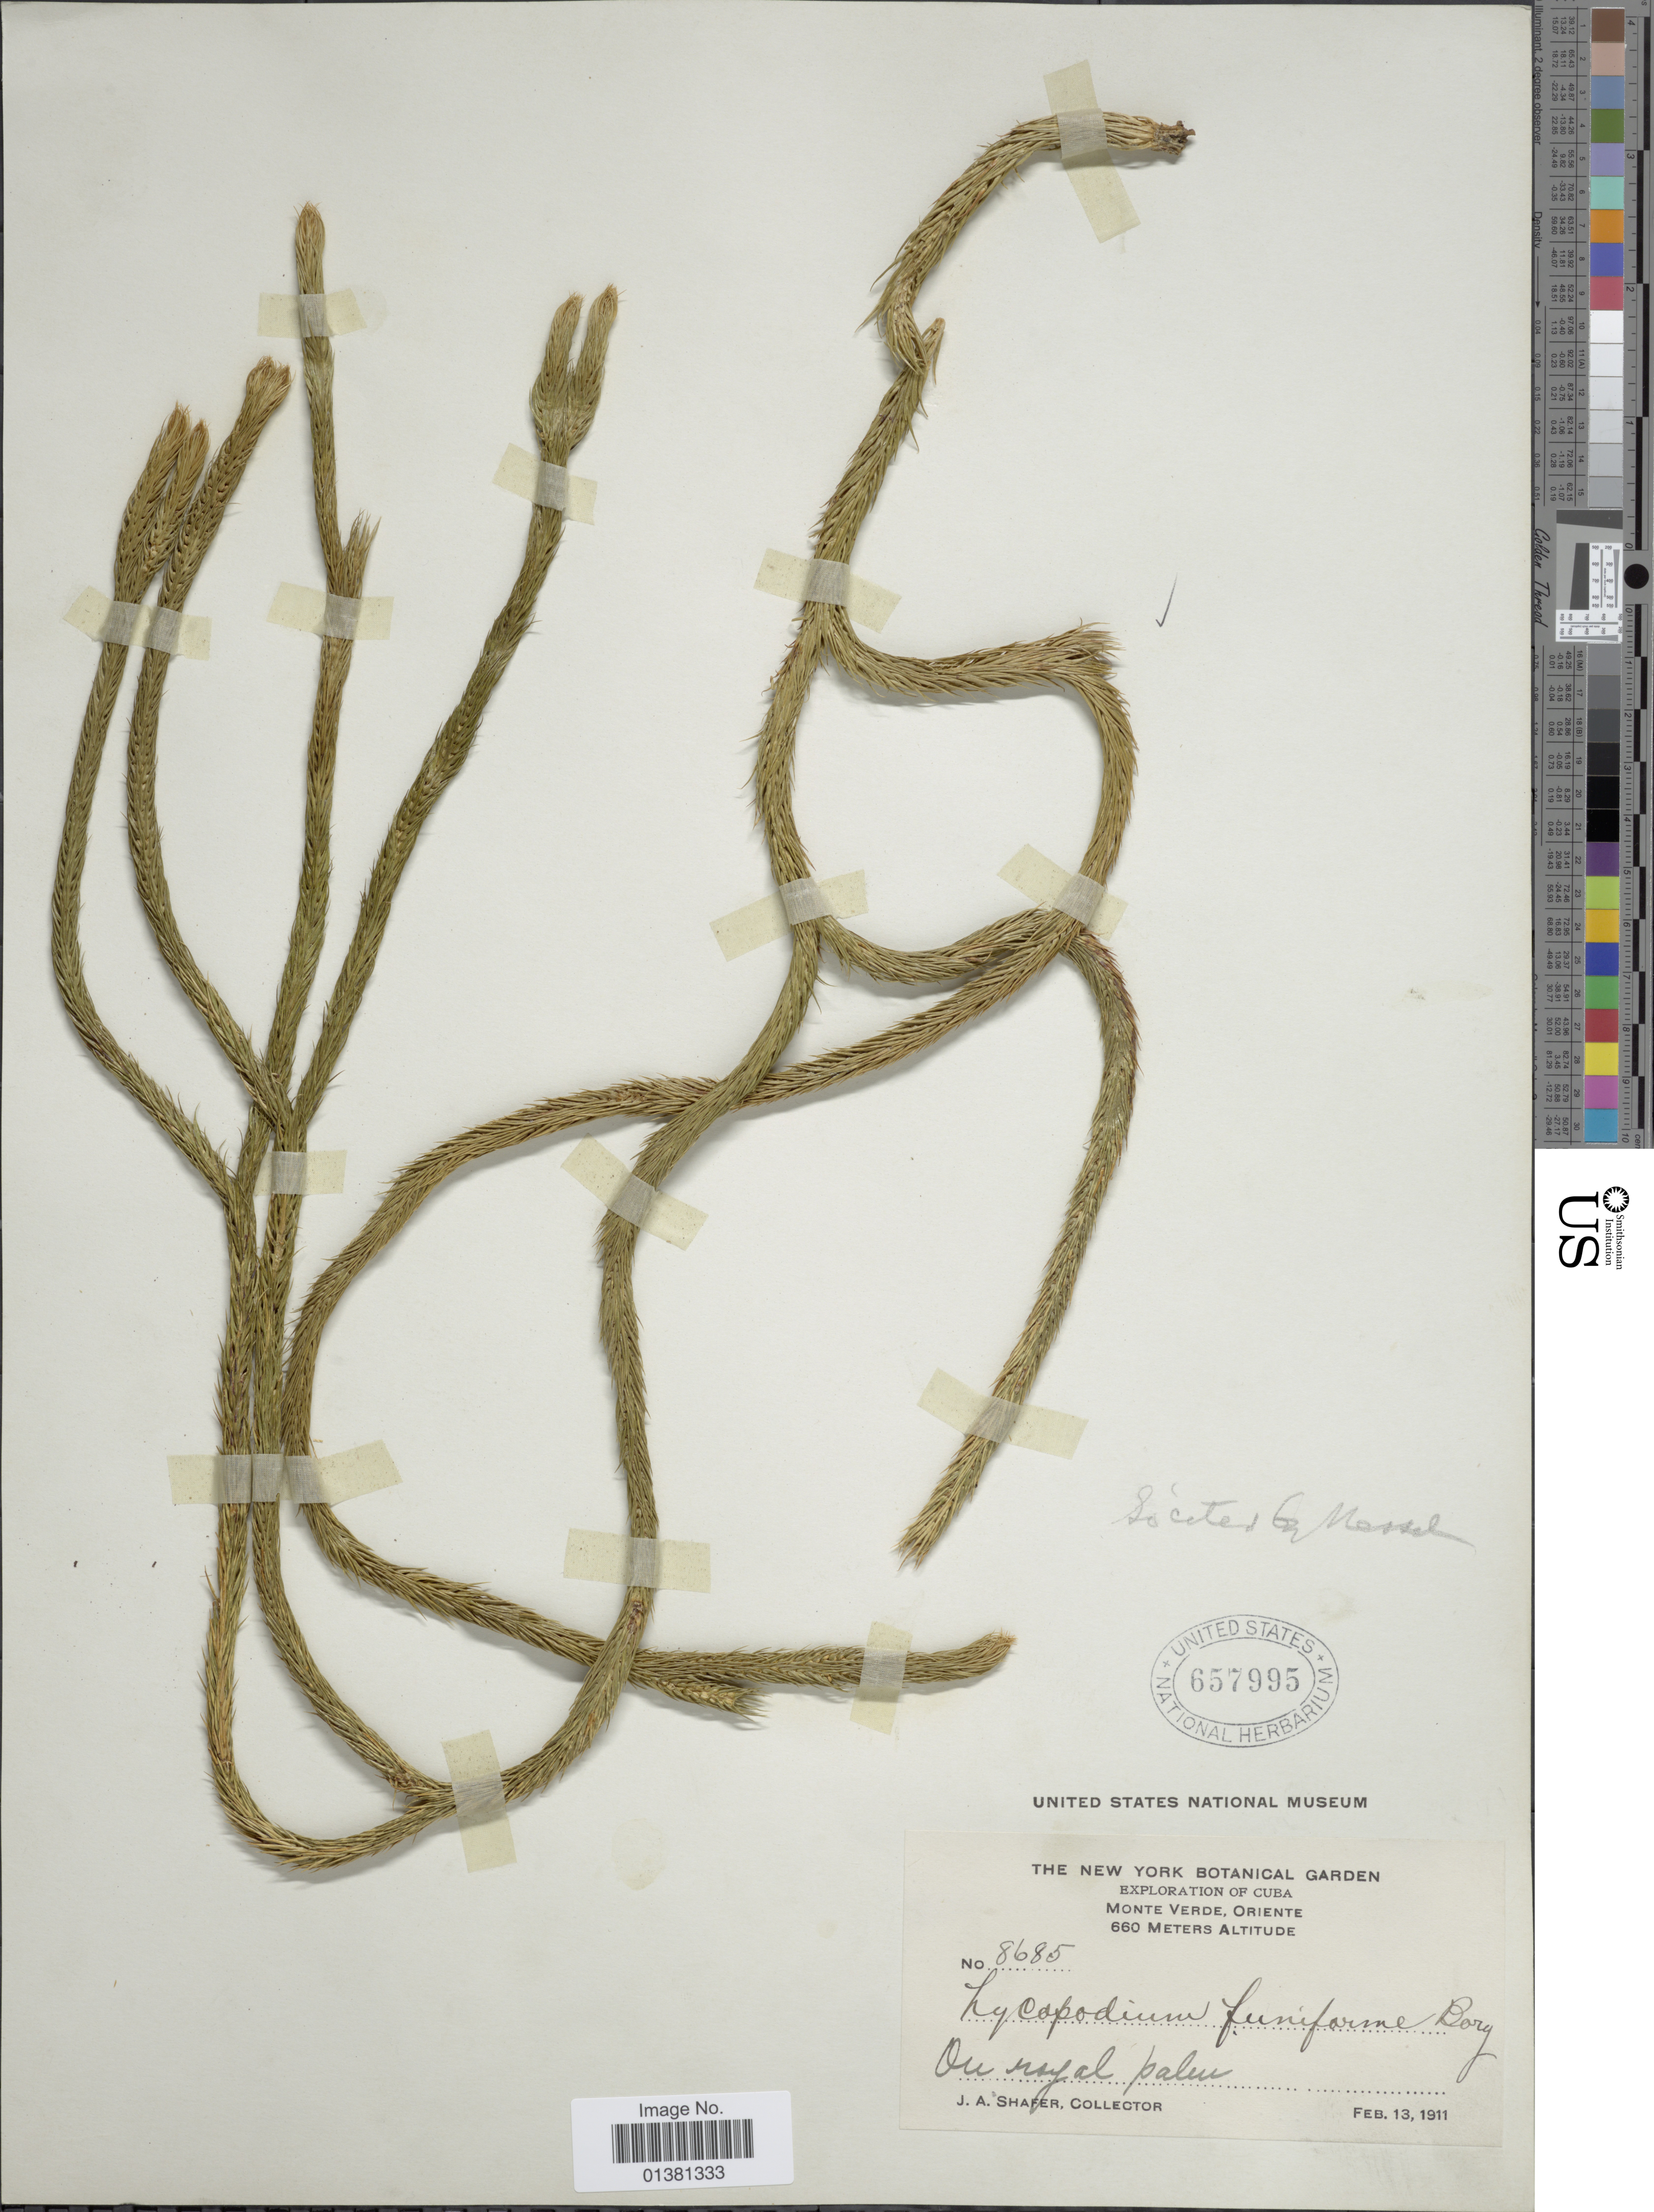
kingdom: Plantae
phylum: Tracheophyta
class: Lycopodiopsida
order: Lycopodiales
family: Lycopodiaceae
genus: Phlegmariurus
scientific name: Phlegmariurus funiformis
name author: (Cham. & Spring) B. Øllg.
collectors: J. A. Shafer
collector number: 8685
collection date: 1911-02-13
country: Cuba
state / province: Oriente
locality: Monte Verde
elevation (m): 660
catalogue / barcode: US 657995